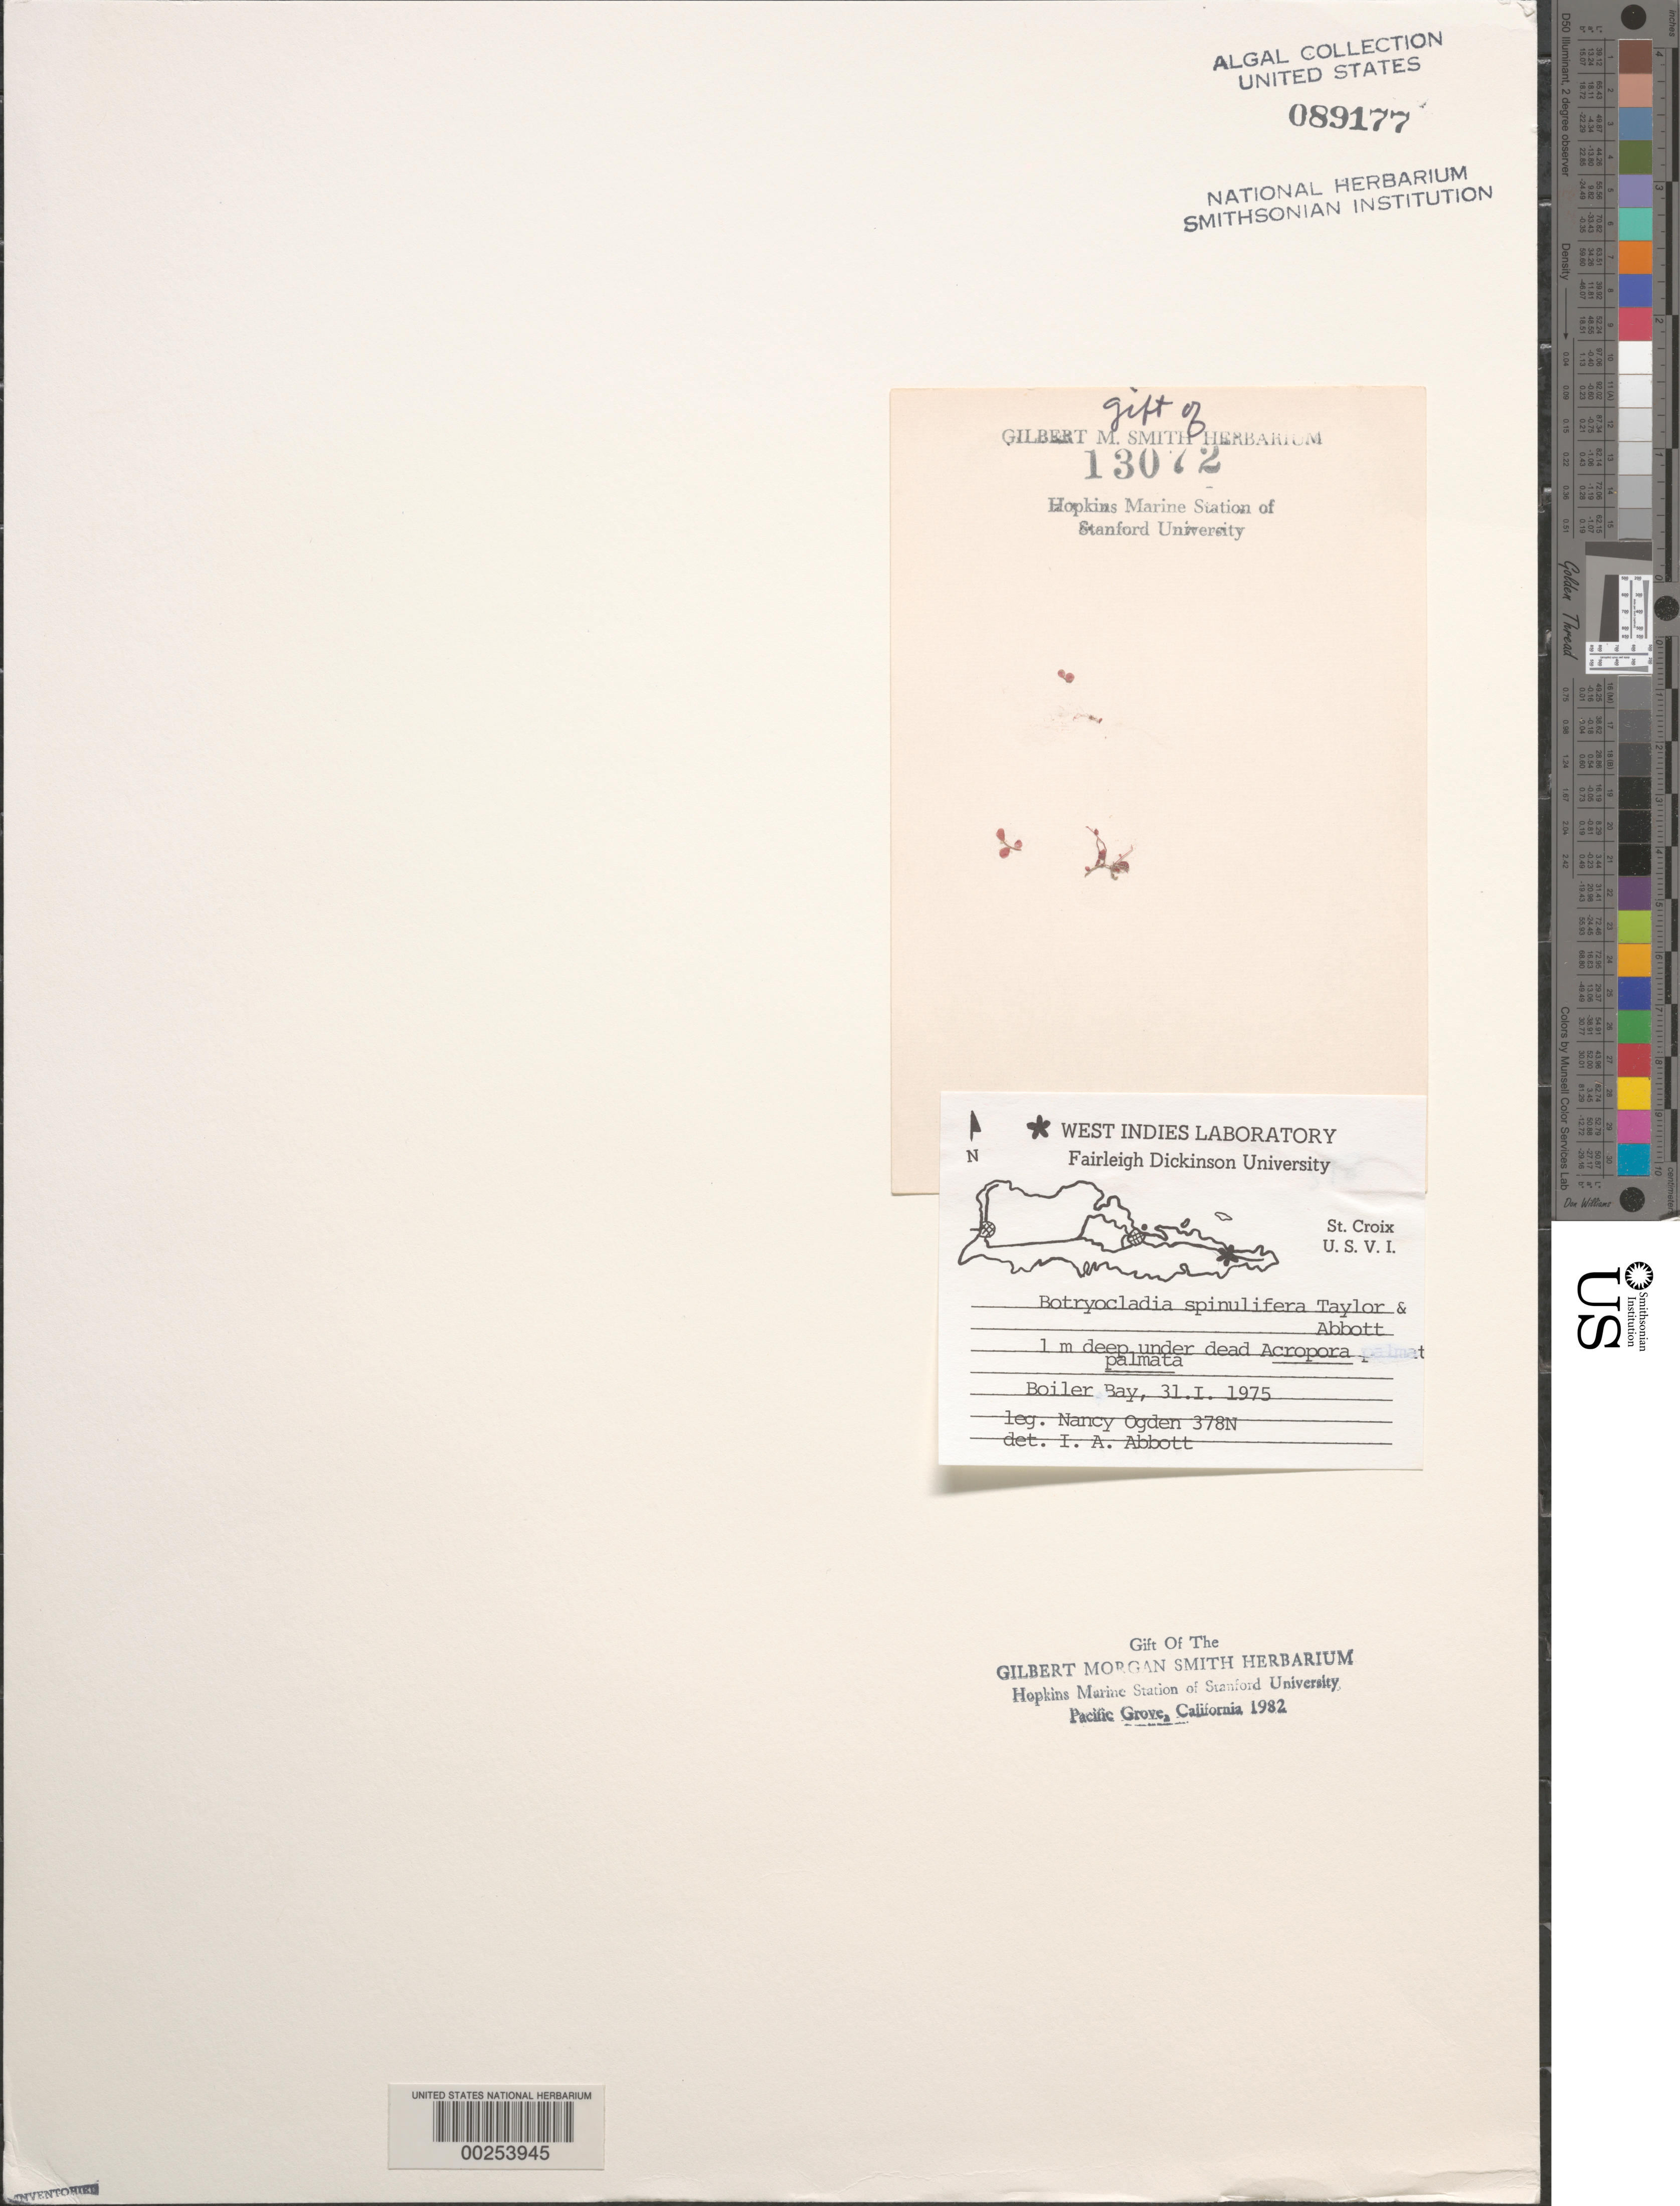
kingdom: Plantae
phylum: Rhodophyta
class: Florideophyceae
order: Rhodymeniales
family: Rhodymeniaceae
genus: Botryocladia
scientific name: Botryocladia spinulifera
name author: W.R. Taylor & I.A. Abbott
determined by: Abbott, Isabella A.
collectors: N. Ogden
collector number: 378n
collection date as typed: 31 Jan 1975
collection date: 1975-01-31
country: U.S. Virgin Islands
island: St. Croix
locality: Boiler Bay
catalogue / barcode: US 89177